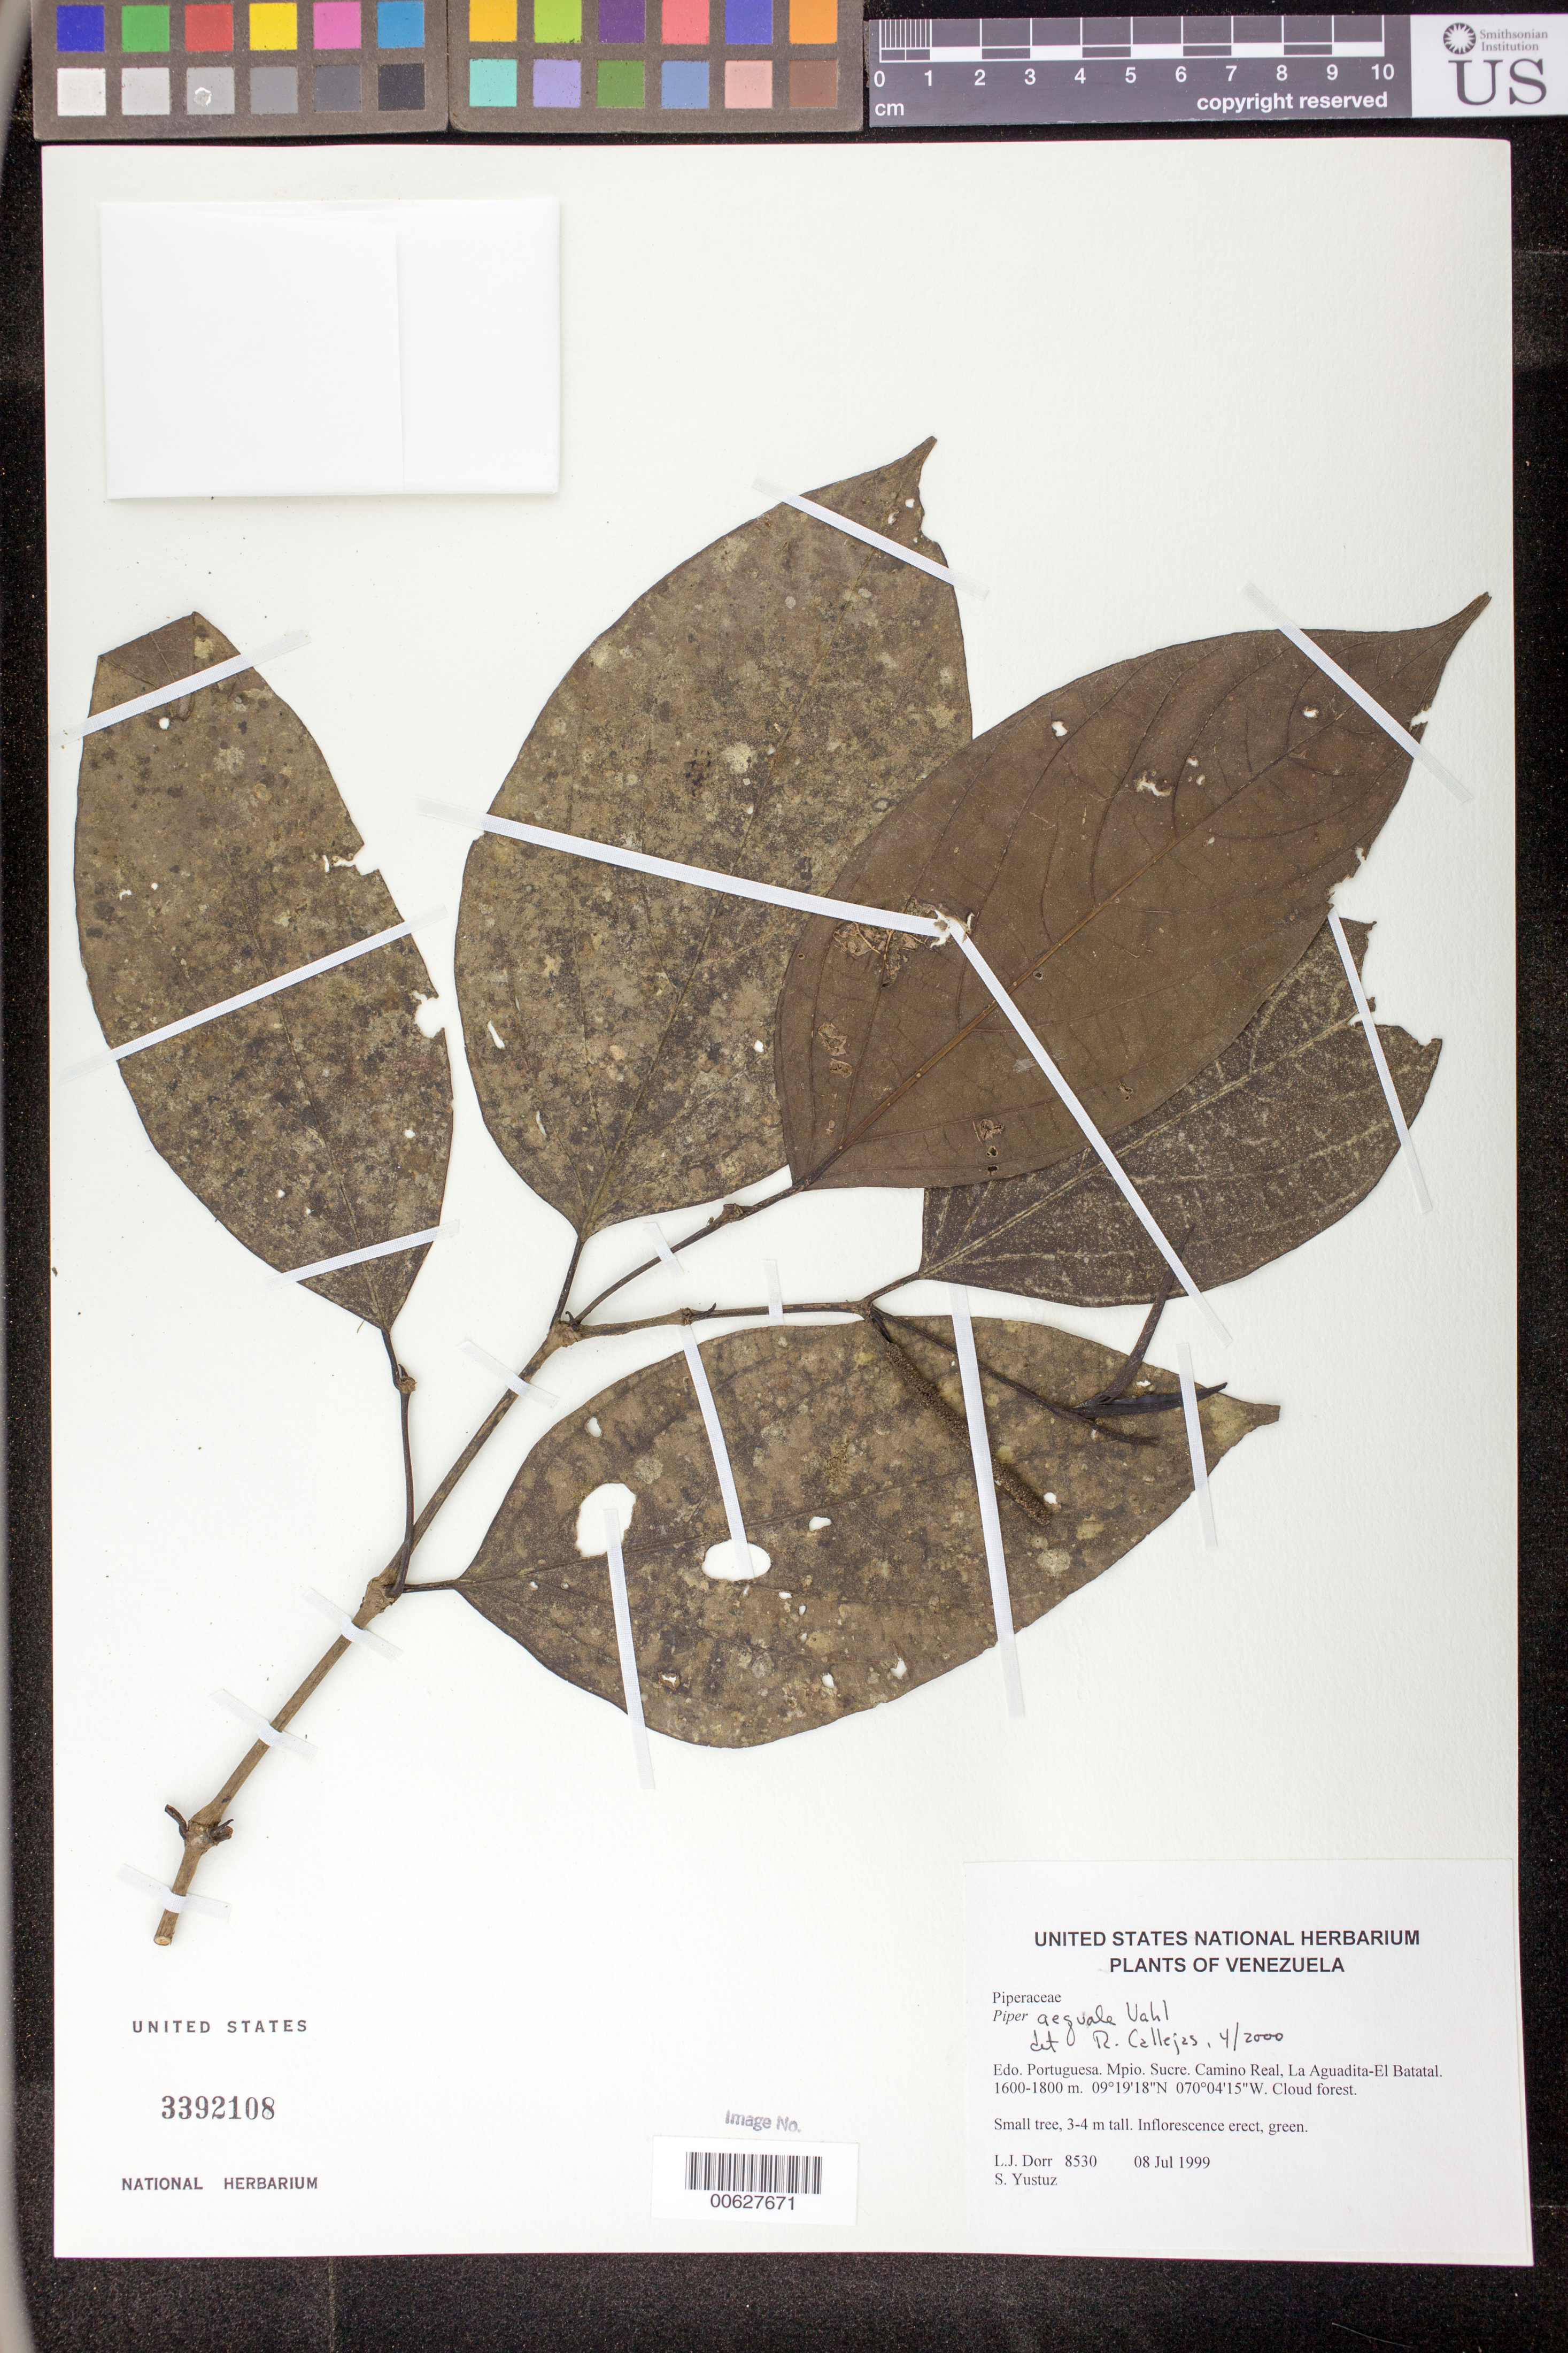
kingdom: Plantae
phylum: Tracheophyta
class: Magnoliopsida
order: Piperales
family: Piperaceae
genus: Piper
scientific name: Piper aequale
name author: Vahl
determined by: Callejas, Ricardo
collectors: L. J. Dorr & S. Yustiz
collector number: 8530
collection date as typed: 08 Jul 1999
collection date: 1999-07-08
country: Venezuela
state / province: Portuguesa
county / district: Sucre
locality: Camino Real, La Aguadita-El Batatal.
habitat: Cloud forest.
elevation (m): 1600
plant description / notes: CTES, HUA, NY, PORT, US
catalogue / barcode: US 3392108